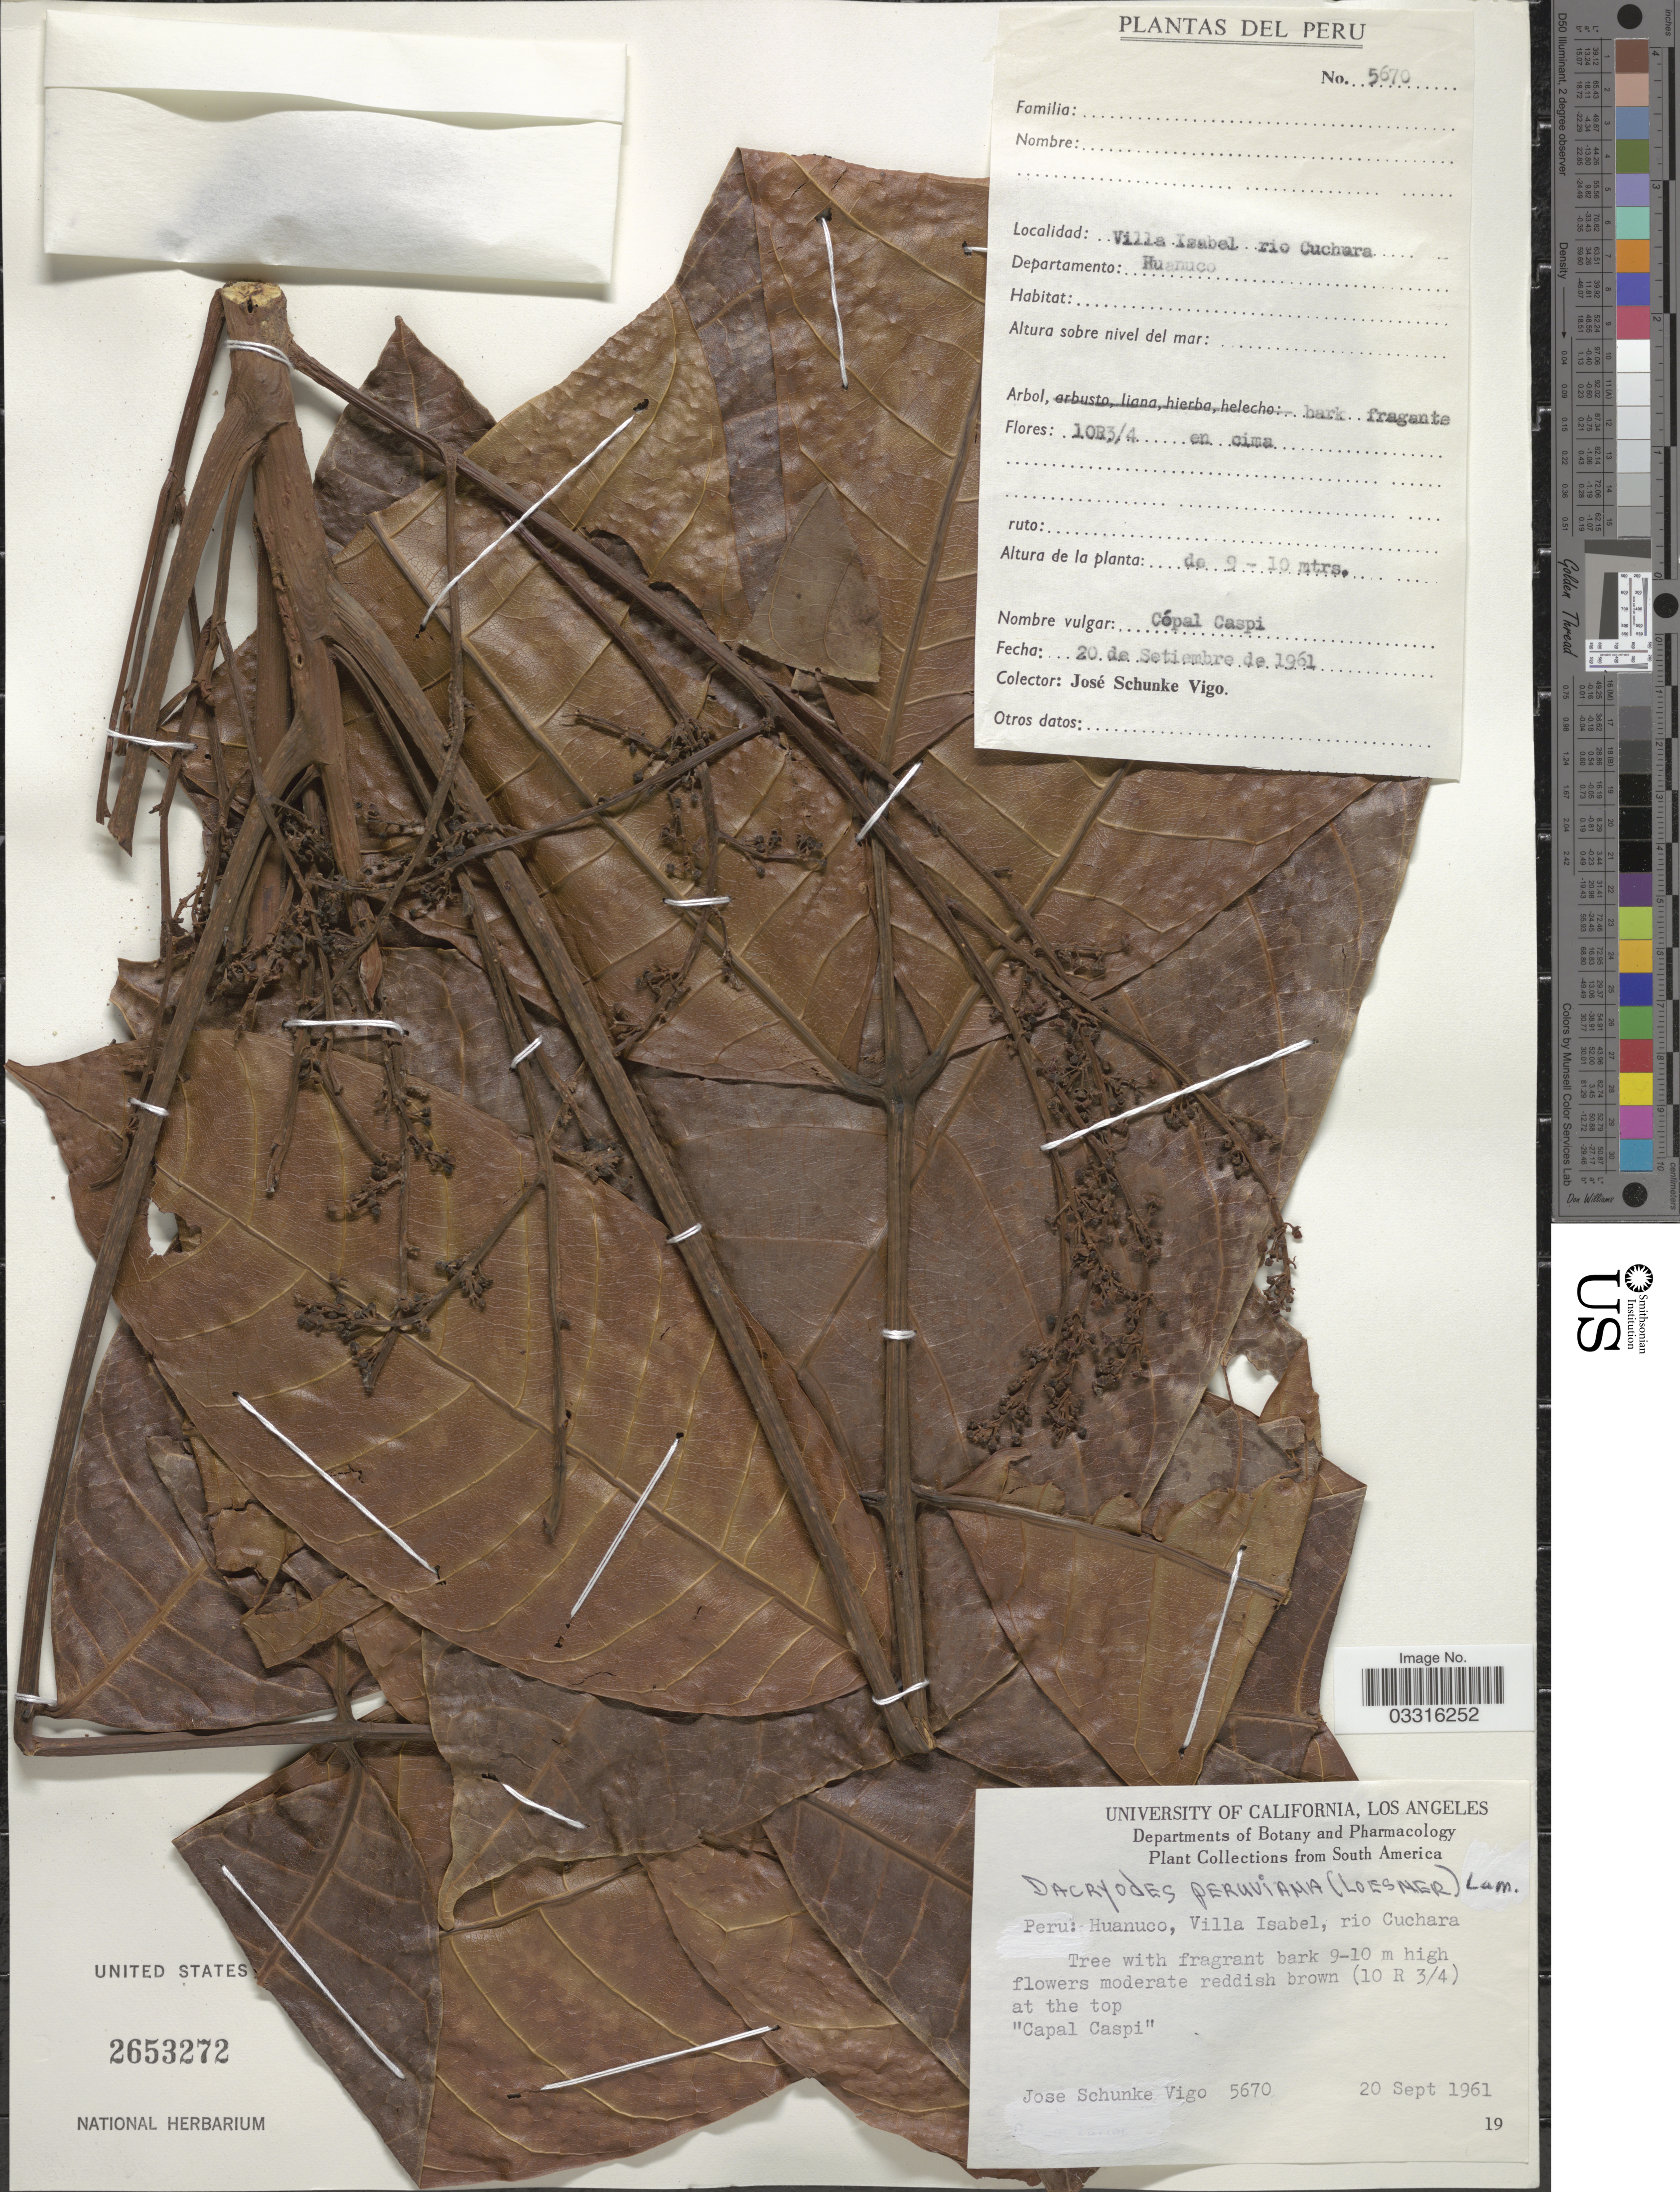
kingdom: Plantae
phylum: Tracheophyta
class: Magnoliopsida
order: Sapindales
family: Burseraceae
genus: Dacryodes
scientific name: Dacryodes peruviana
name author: (Loes.) H.J. Lam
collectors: J. Schunke Vigo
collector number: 5670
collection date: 1961-09-20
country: Peru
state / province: Huánuco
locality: Villa Isabel, rio Cuchara, Departamento: Huanuco.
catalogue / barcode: US 2653272